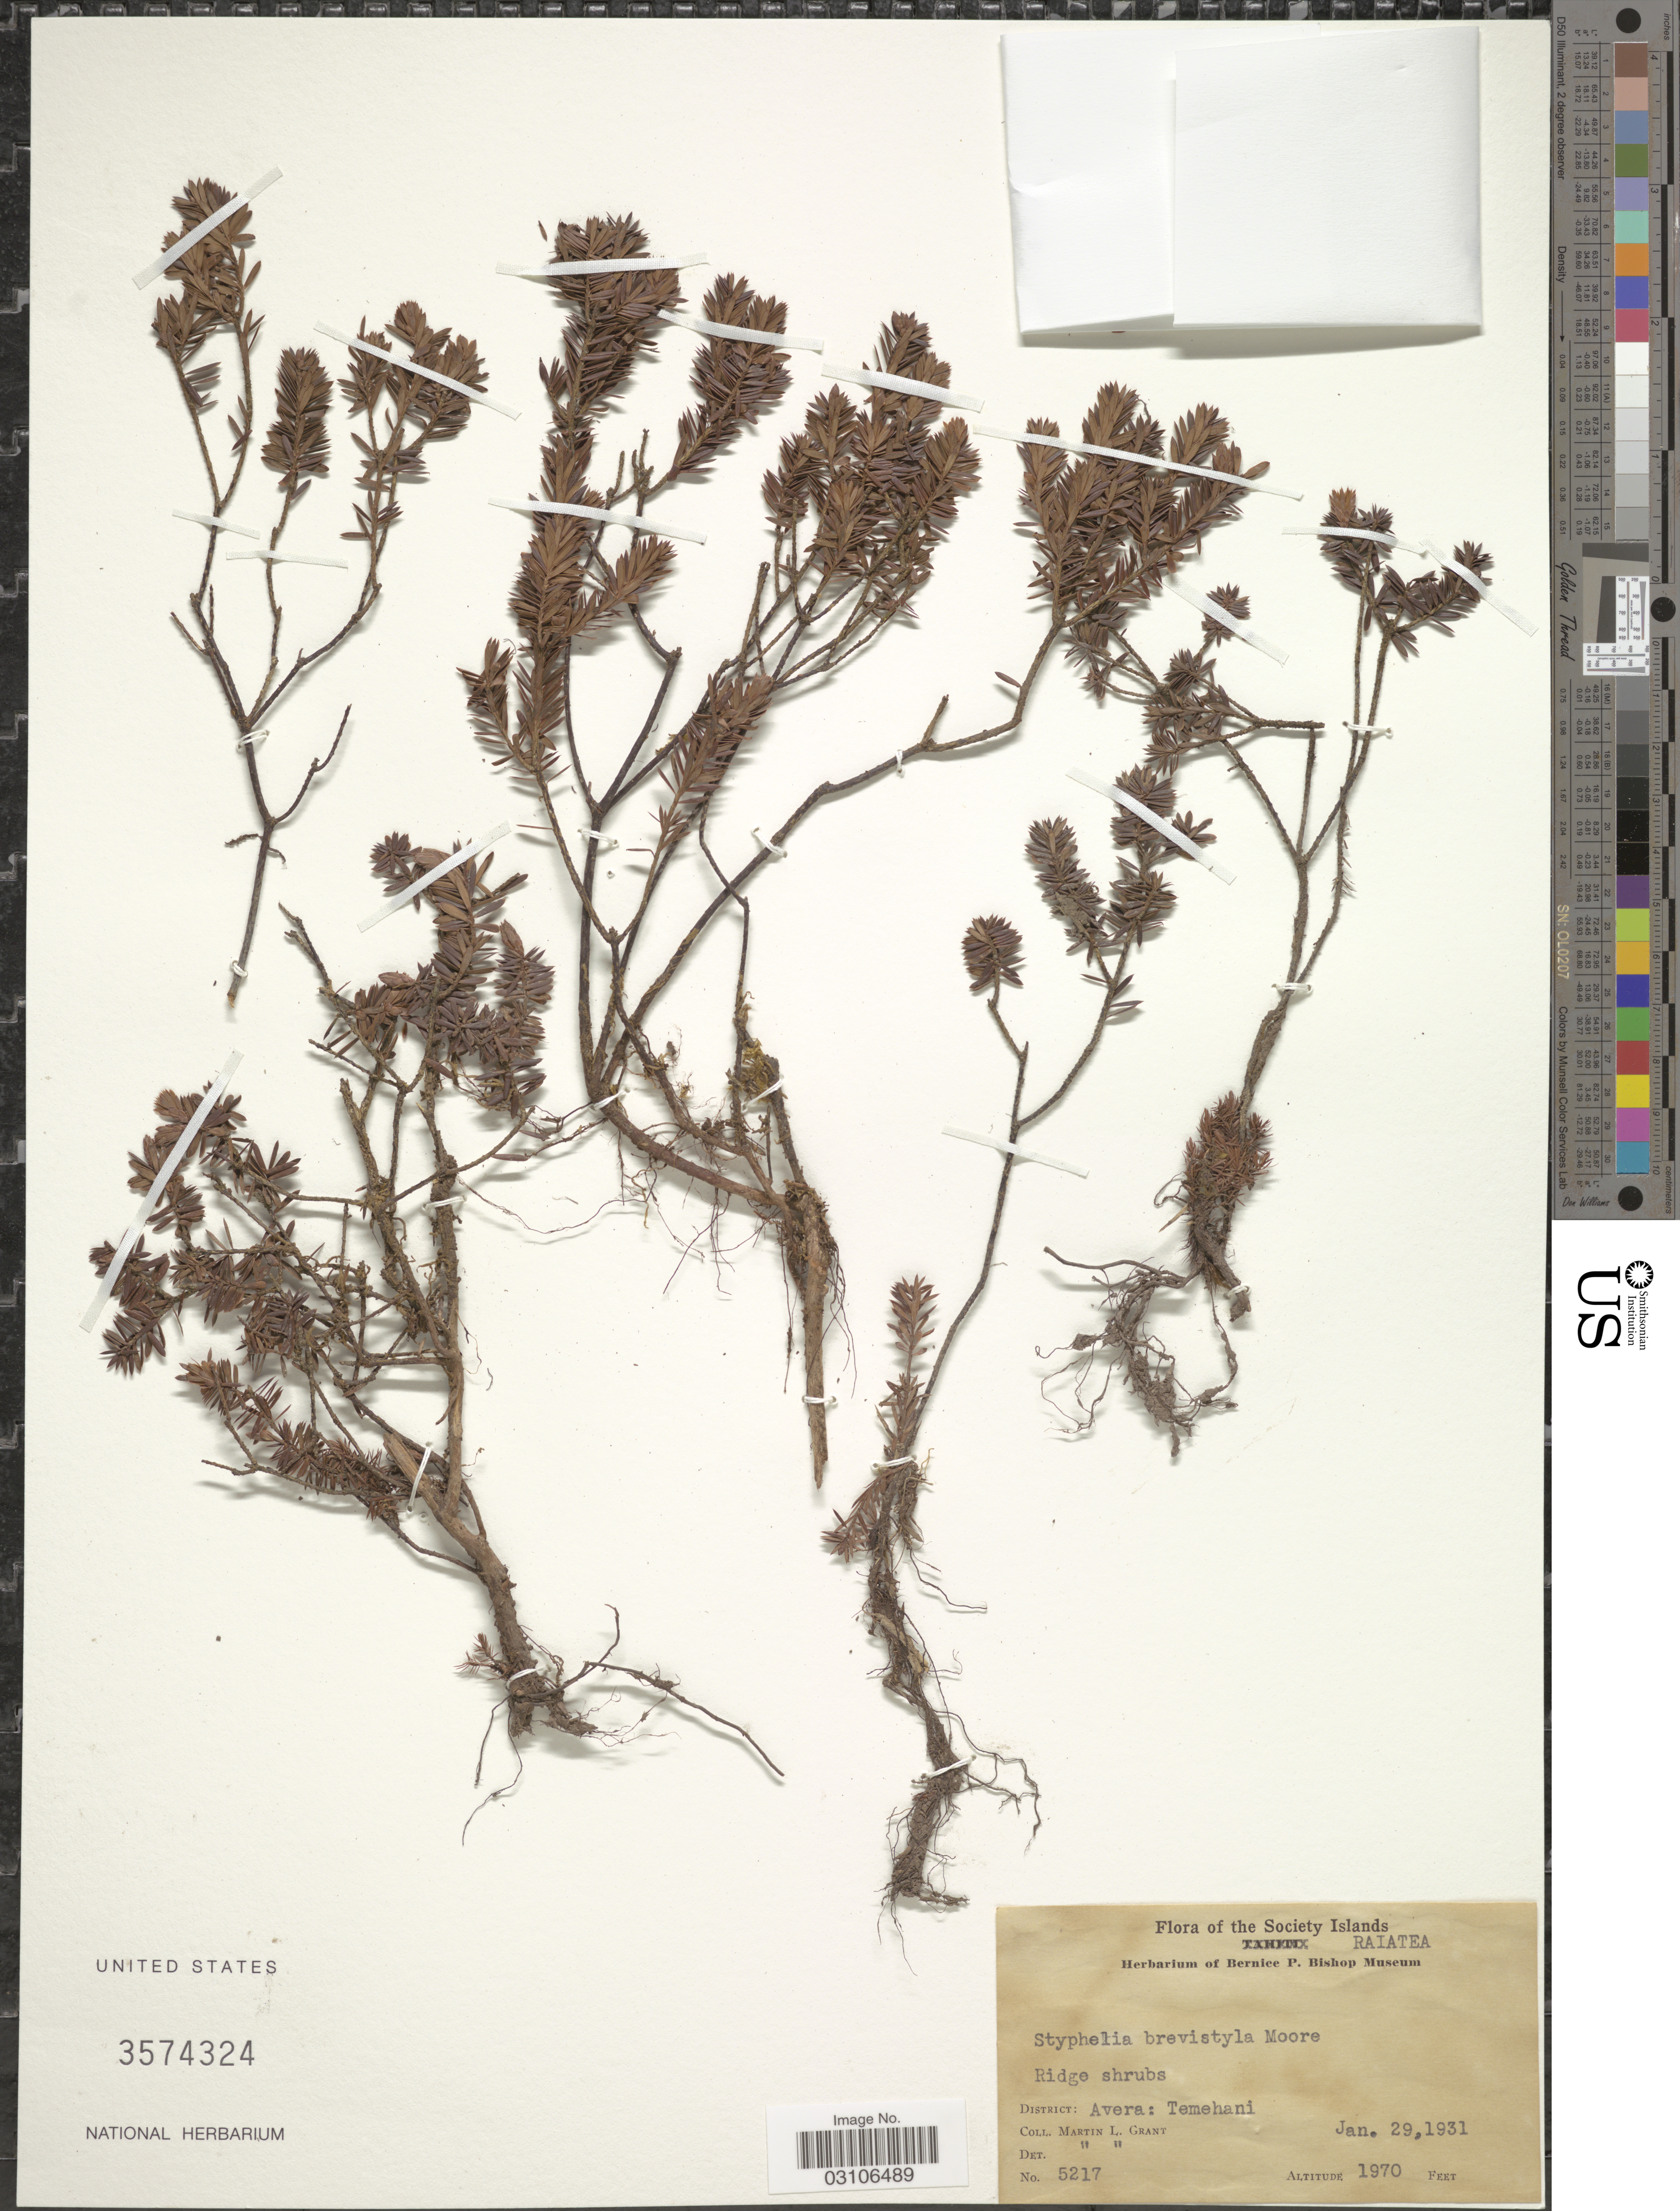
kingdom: Plantae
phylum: Tracheophyta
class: Magnoliopsida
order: Ericales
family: Ericaceae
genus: Styphelia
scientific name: Styphelia brevistyla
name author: J.W. Moore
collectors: M. L. Grant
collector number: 5217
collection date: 1931-01-29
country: French Polynesia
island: Raiatea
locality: Society Islands. Raiatea. District: Avera: Temehani.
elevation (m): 600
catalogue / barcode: US 3574324